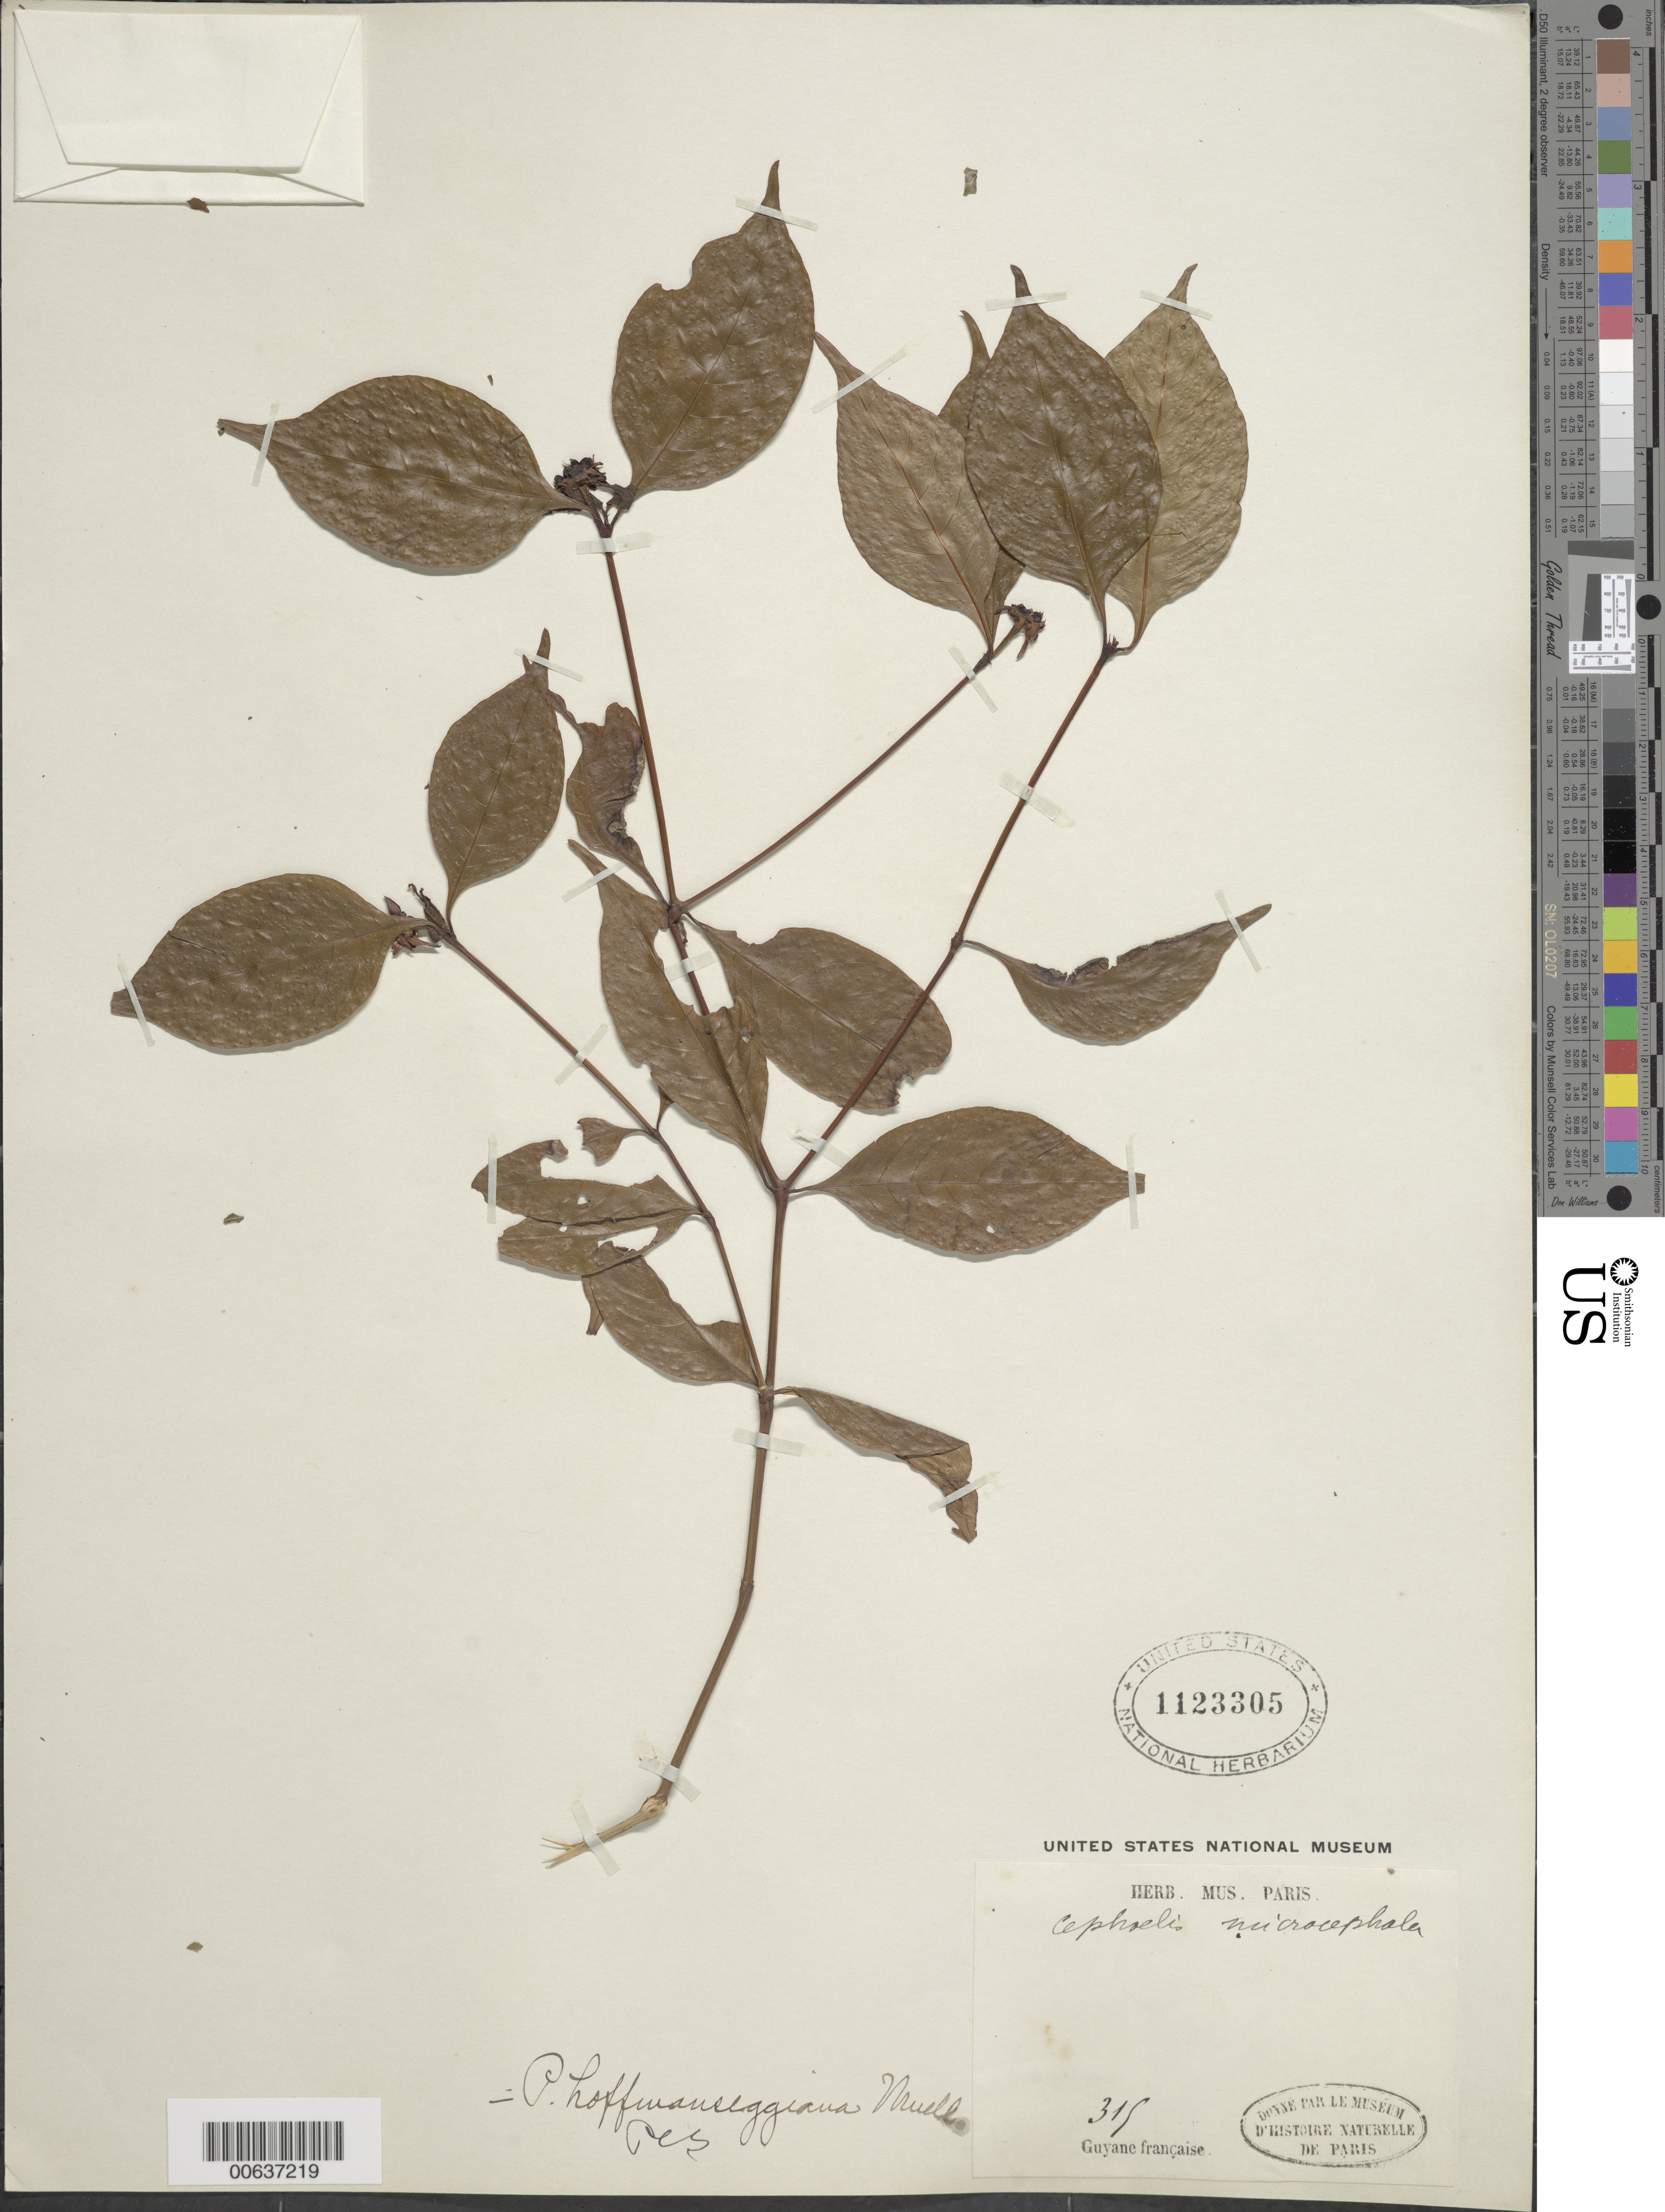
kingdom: Plantae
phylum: Tracheophyta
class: Magnoliopsida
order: Gentianales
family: Rubiaceae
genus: Palicourea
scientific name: Palicourea hoffmannseggiana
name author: (Roem. & Schult.) Borhidi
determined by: Kirkbride, J. H., Jr.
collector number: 315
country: French Guiana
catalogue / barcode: US 1123305